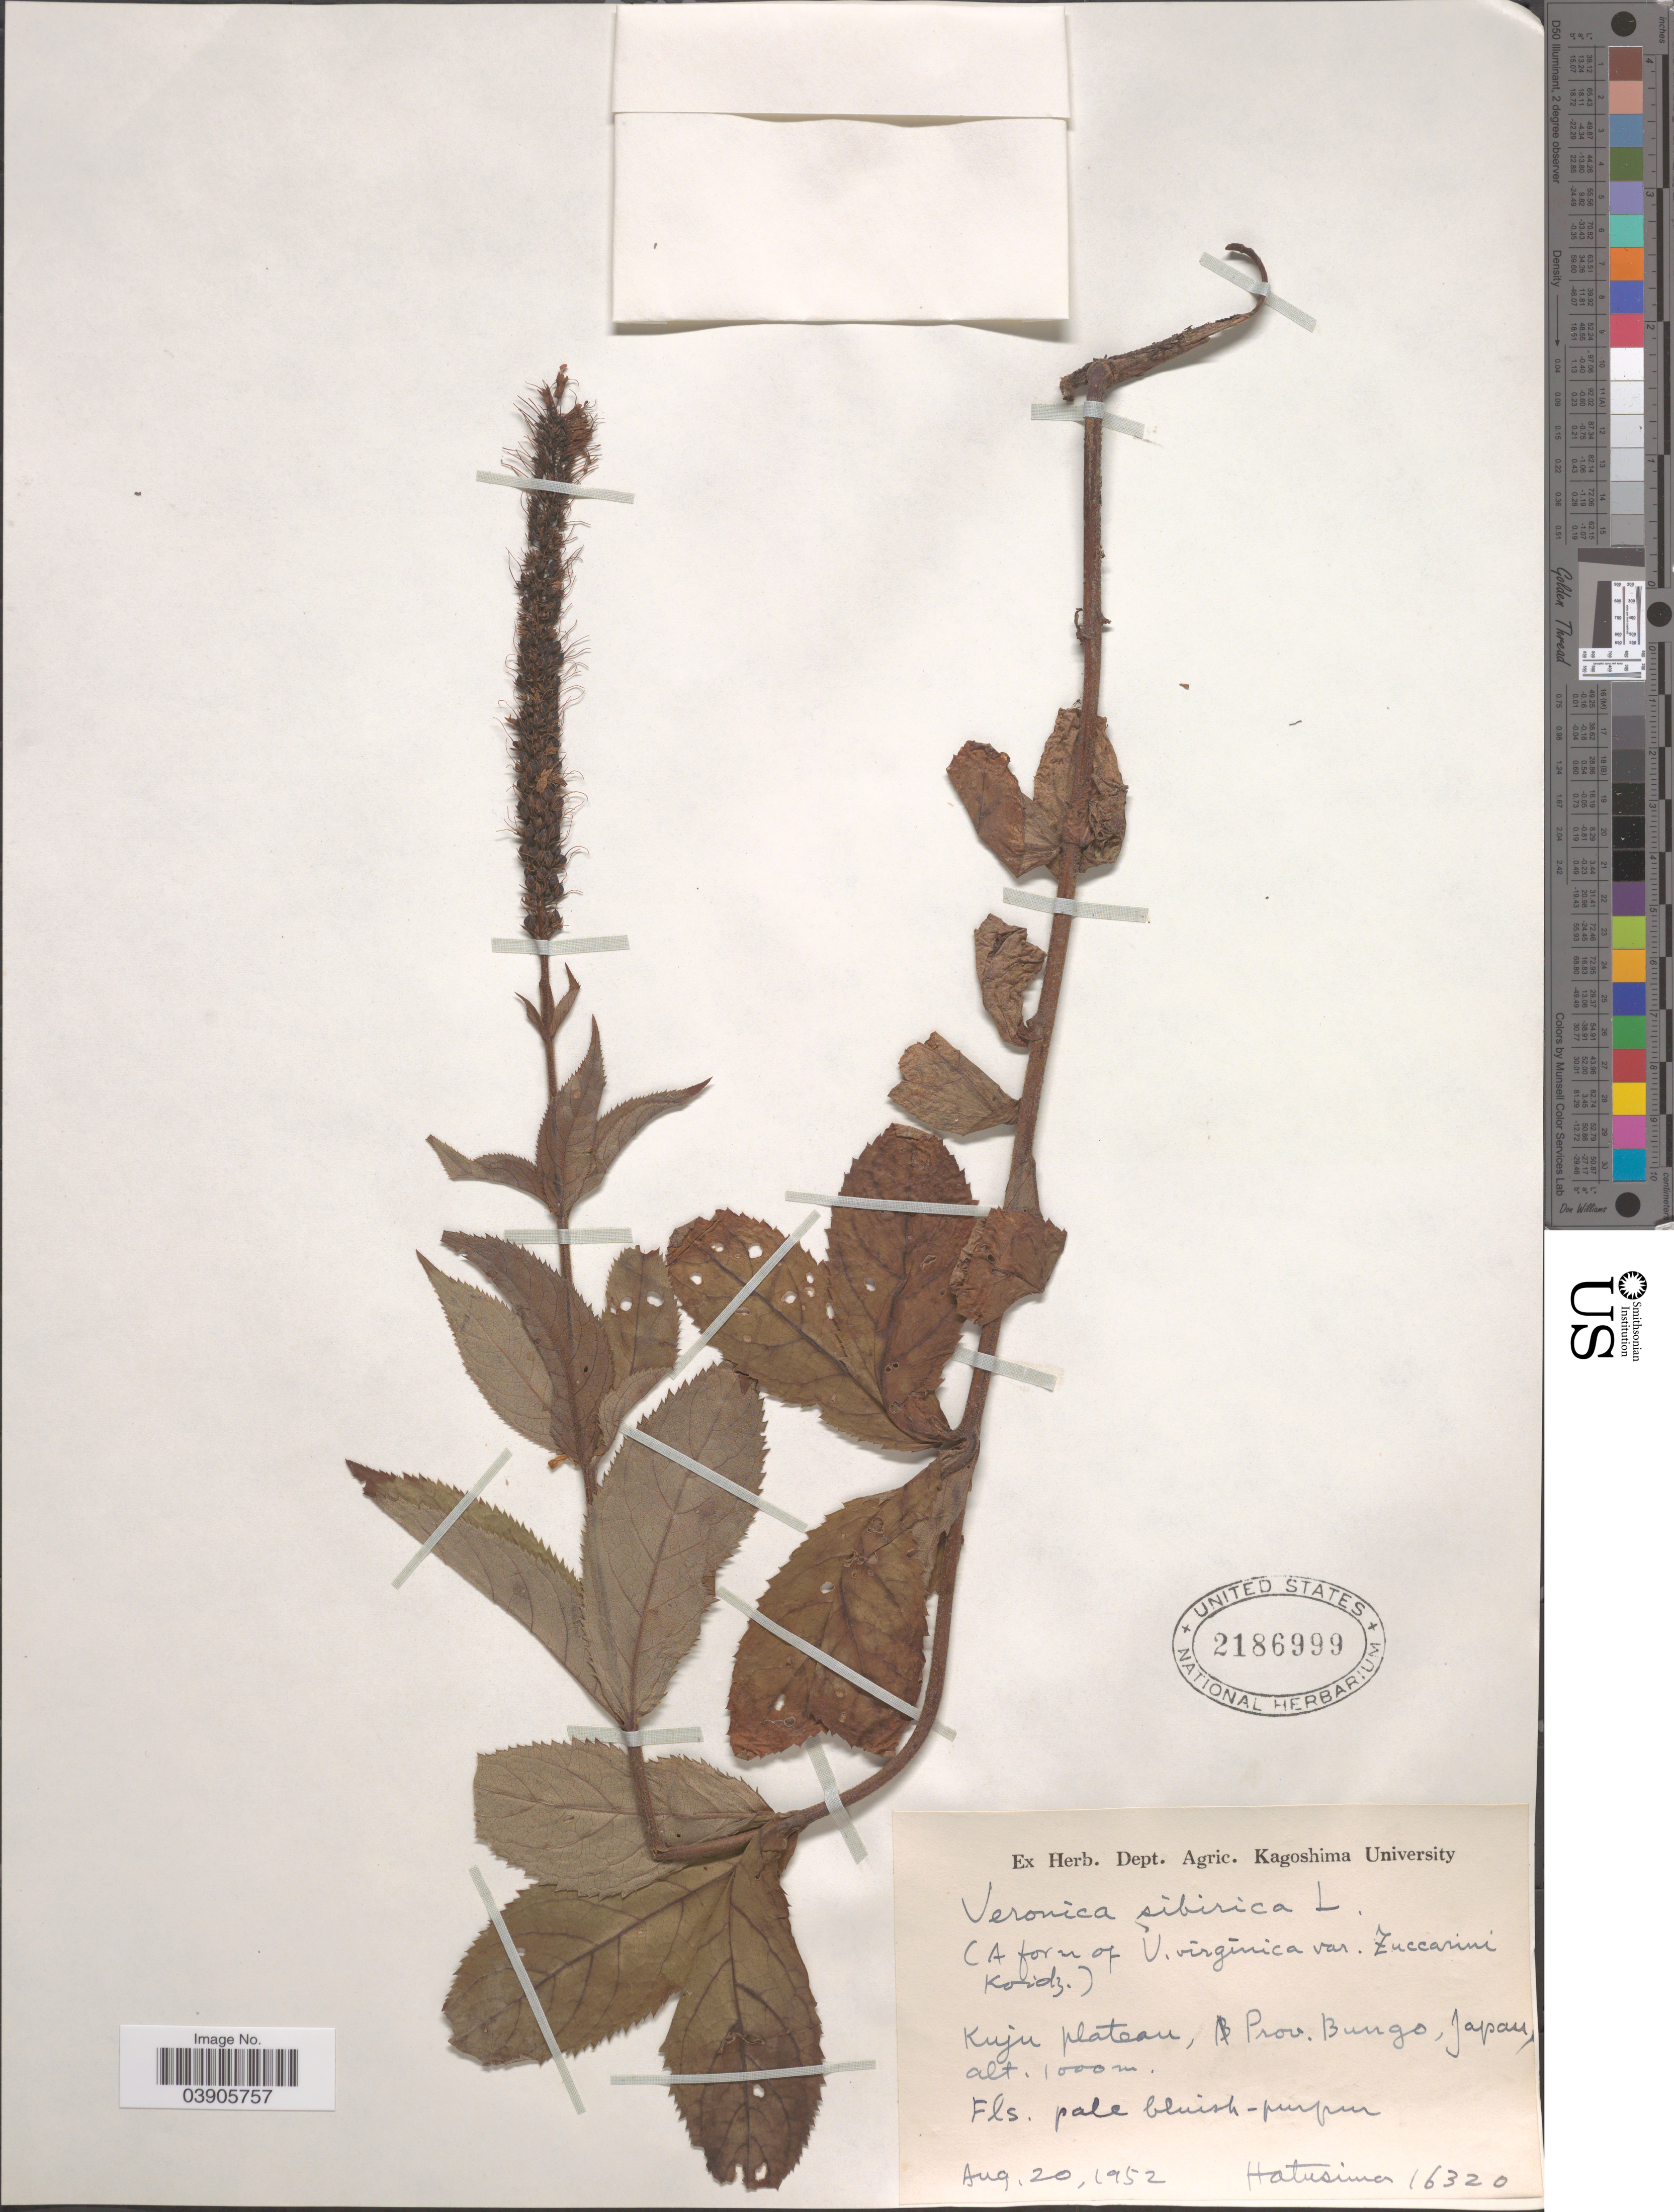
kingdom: Plantae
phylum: Tracheophyta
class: Magnoliopsida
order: Lamiales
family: Plantaginaceae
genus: Veronicastrum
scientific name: Veronicastrum sibiricum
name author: (L.) Pennell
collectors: -. Hatusima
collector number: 16320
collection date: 1952-08-20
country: Japan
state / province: Kagosima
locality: Kuju plateau, Prov. Bungo.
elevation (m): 1000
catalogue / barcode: US 2186999